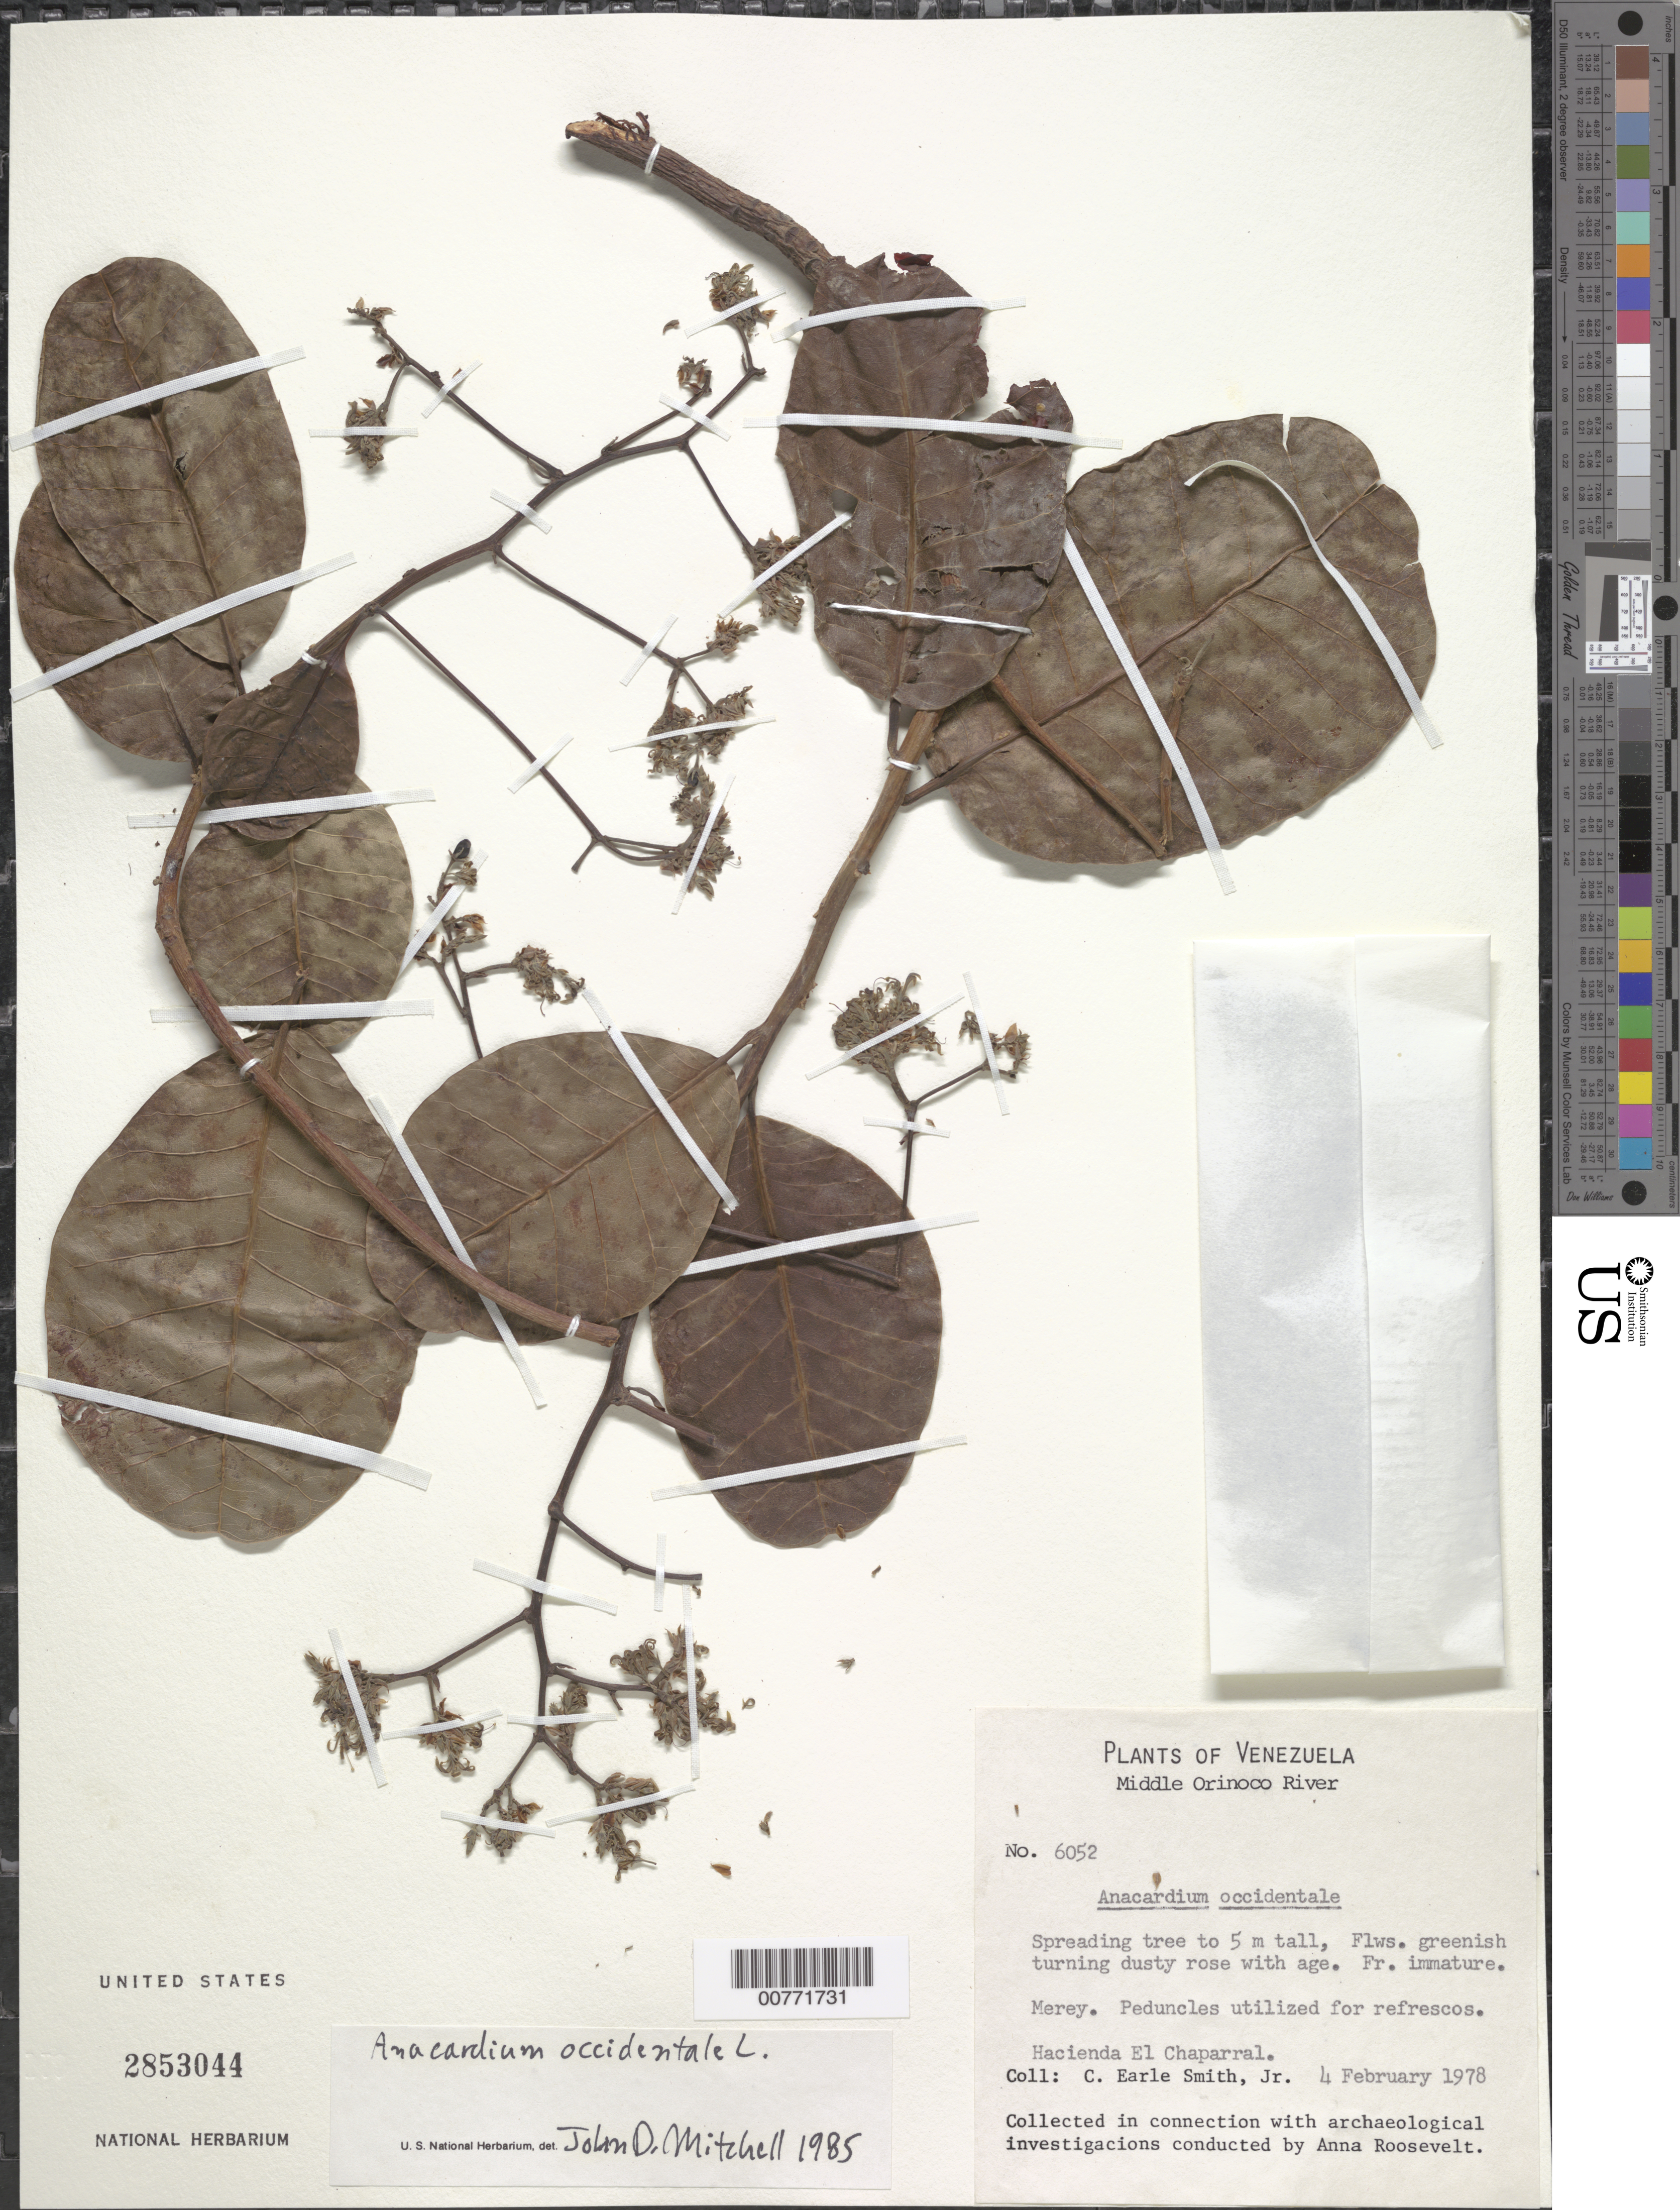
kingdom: Plantae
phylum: Tracheophyta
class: Magnoliopsida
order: Sapindales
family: Anacardiaceae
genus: Anacardium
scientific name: Anacardium occidentale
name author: L.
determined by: Mitchell, John D.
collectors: C. E. Smith Jr.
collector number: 6052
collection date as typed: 4-Feb-78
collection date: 1978-02-04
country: Venezuela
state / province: Bolívar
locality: Middle Orinoco River, Hacienda el chaparral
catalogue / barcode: US 2853044